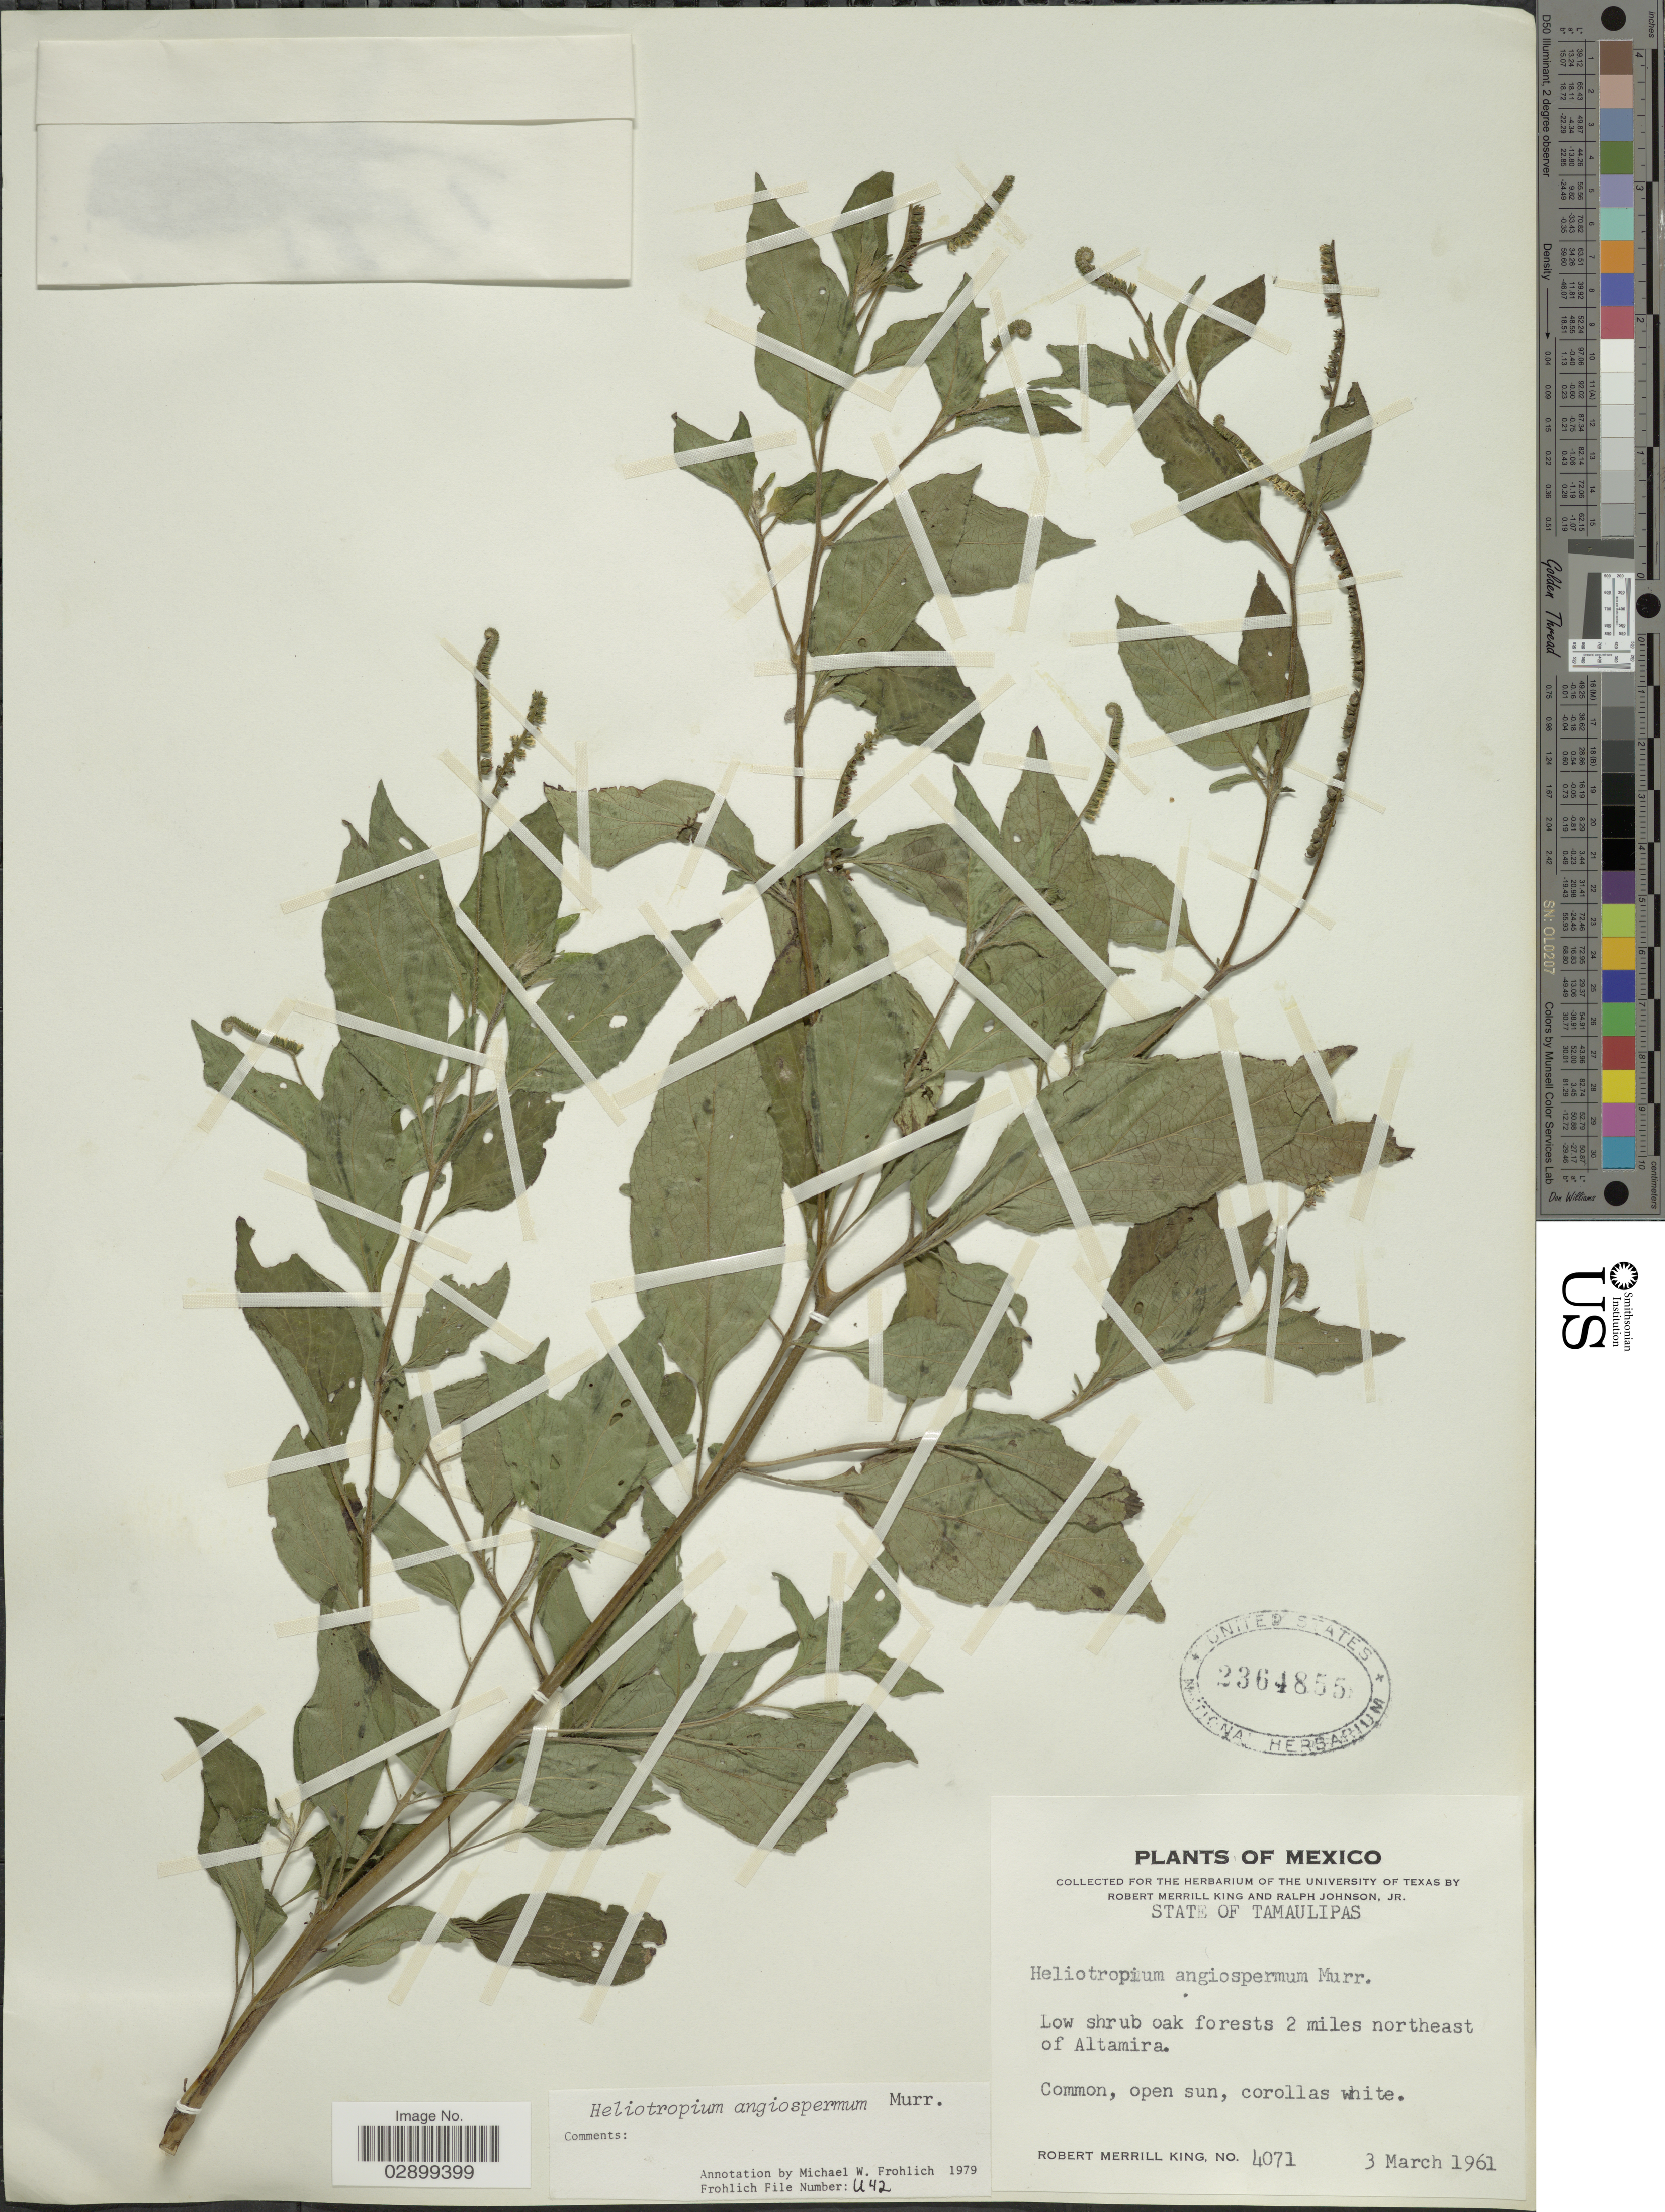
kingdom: Plantae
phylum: Tracheophyta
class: Magnoliopsida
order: Boraginales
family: Heliotropiaceae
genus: Heliotropium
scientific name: Heliotropium angiospermum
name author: Murray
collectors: R. M. King & R. Johnson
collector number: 4071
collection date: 1961-03-03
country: Mexico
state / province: Tamaulipas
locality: State of Tamaulipas. Low shrub oak forests 2 miles northeast of Altamira.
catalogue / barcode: US 2364855